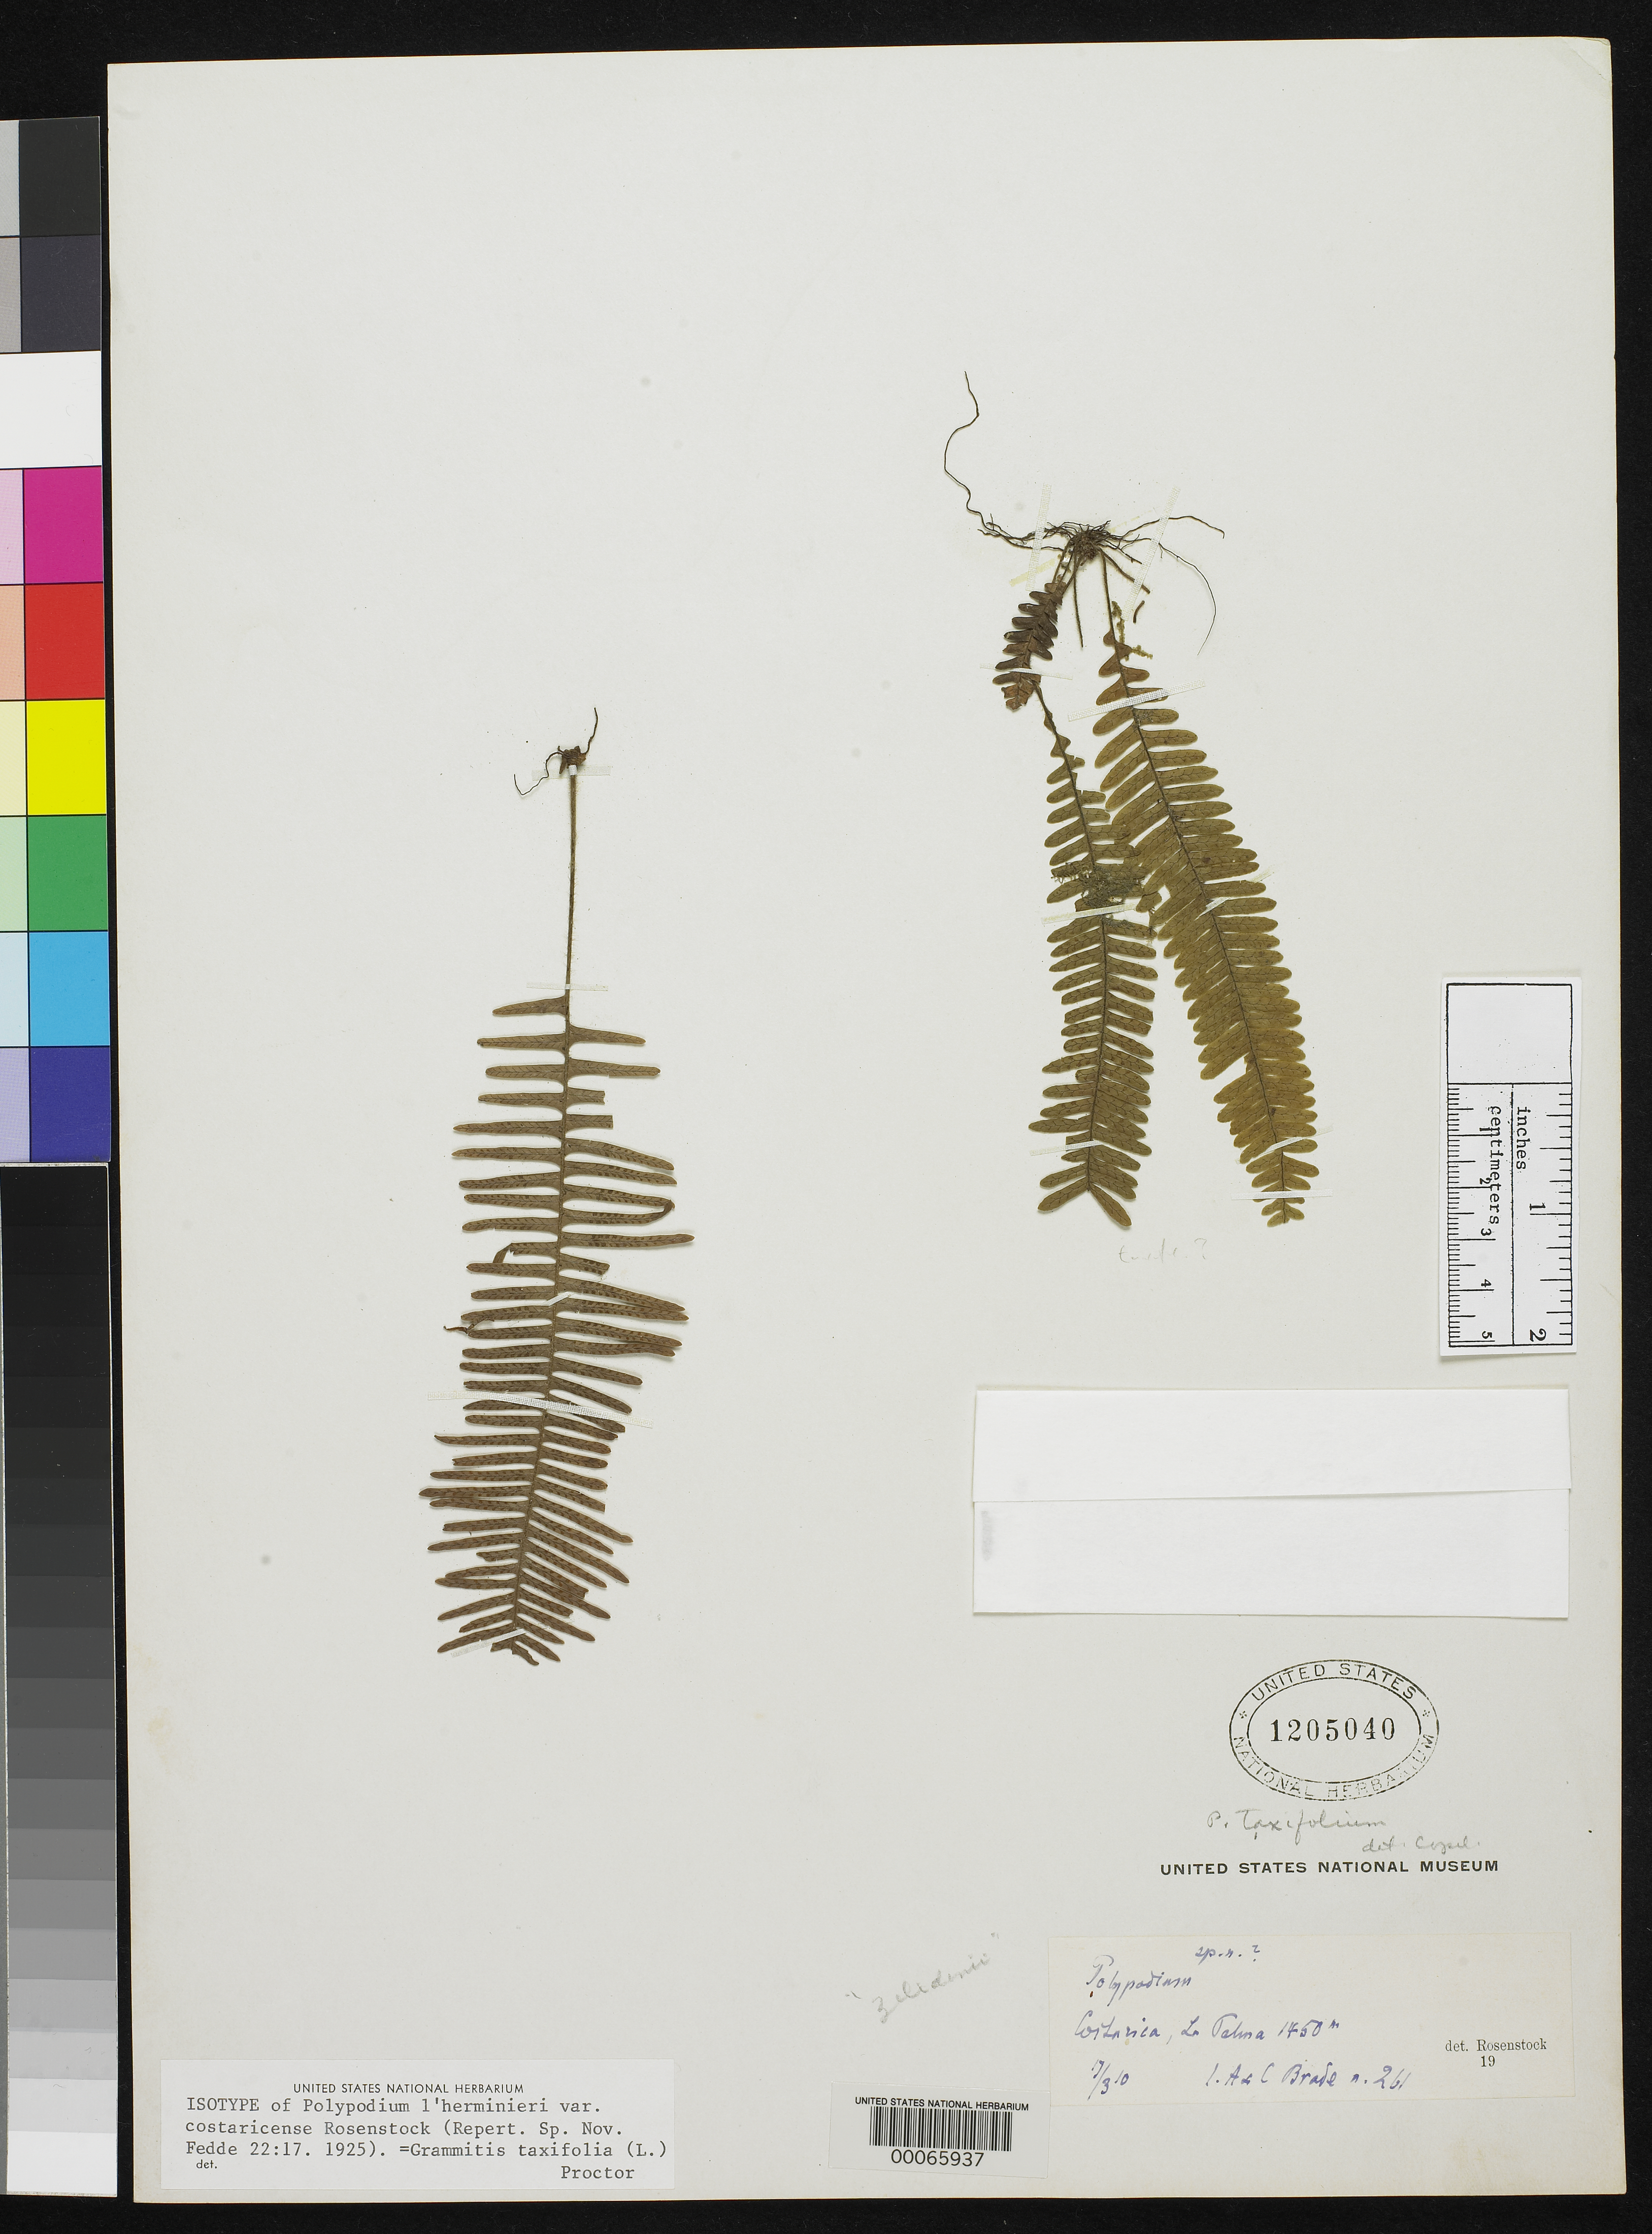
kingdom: Plantae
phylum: Tracheophyta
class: Polypodiopsida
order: Polypodiales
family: Polypodiaceae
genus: Polypodium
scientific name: Polypodium l'herminieri var. costaricense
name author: Rosenst.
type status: Isotype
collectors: A. C. Brade & A. Brade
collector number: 261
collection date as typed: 17 Mar 1910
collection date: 1910-03-17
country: Costa Rica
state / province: San José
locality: La Palma.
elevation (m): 1450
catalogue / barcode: US 1205040